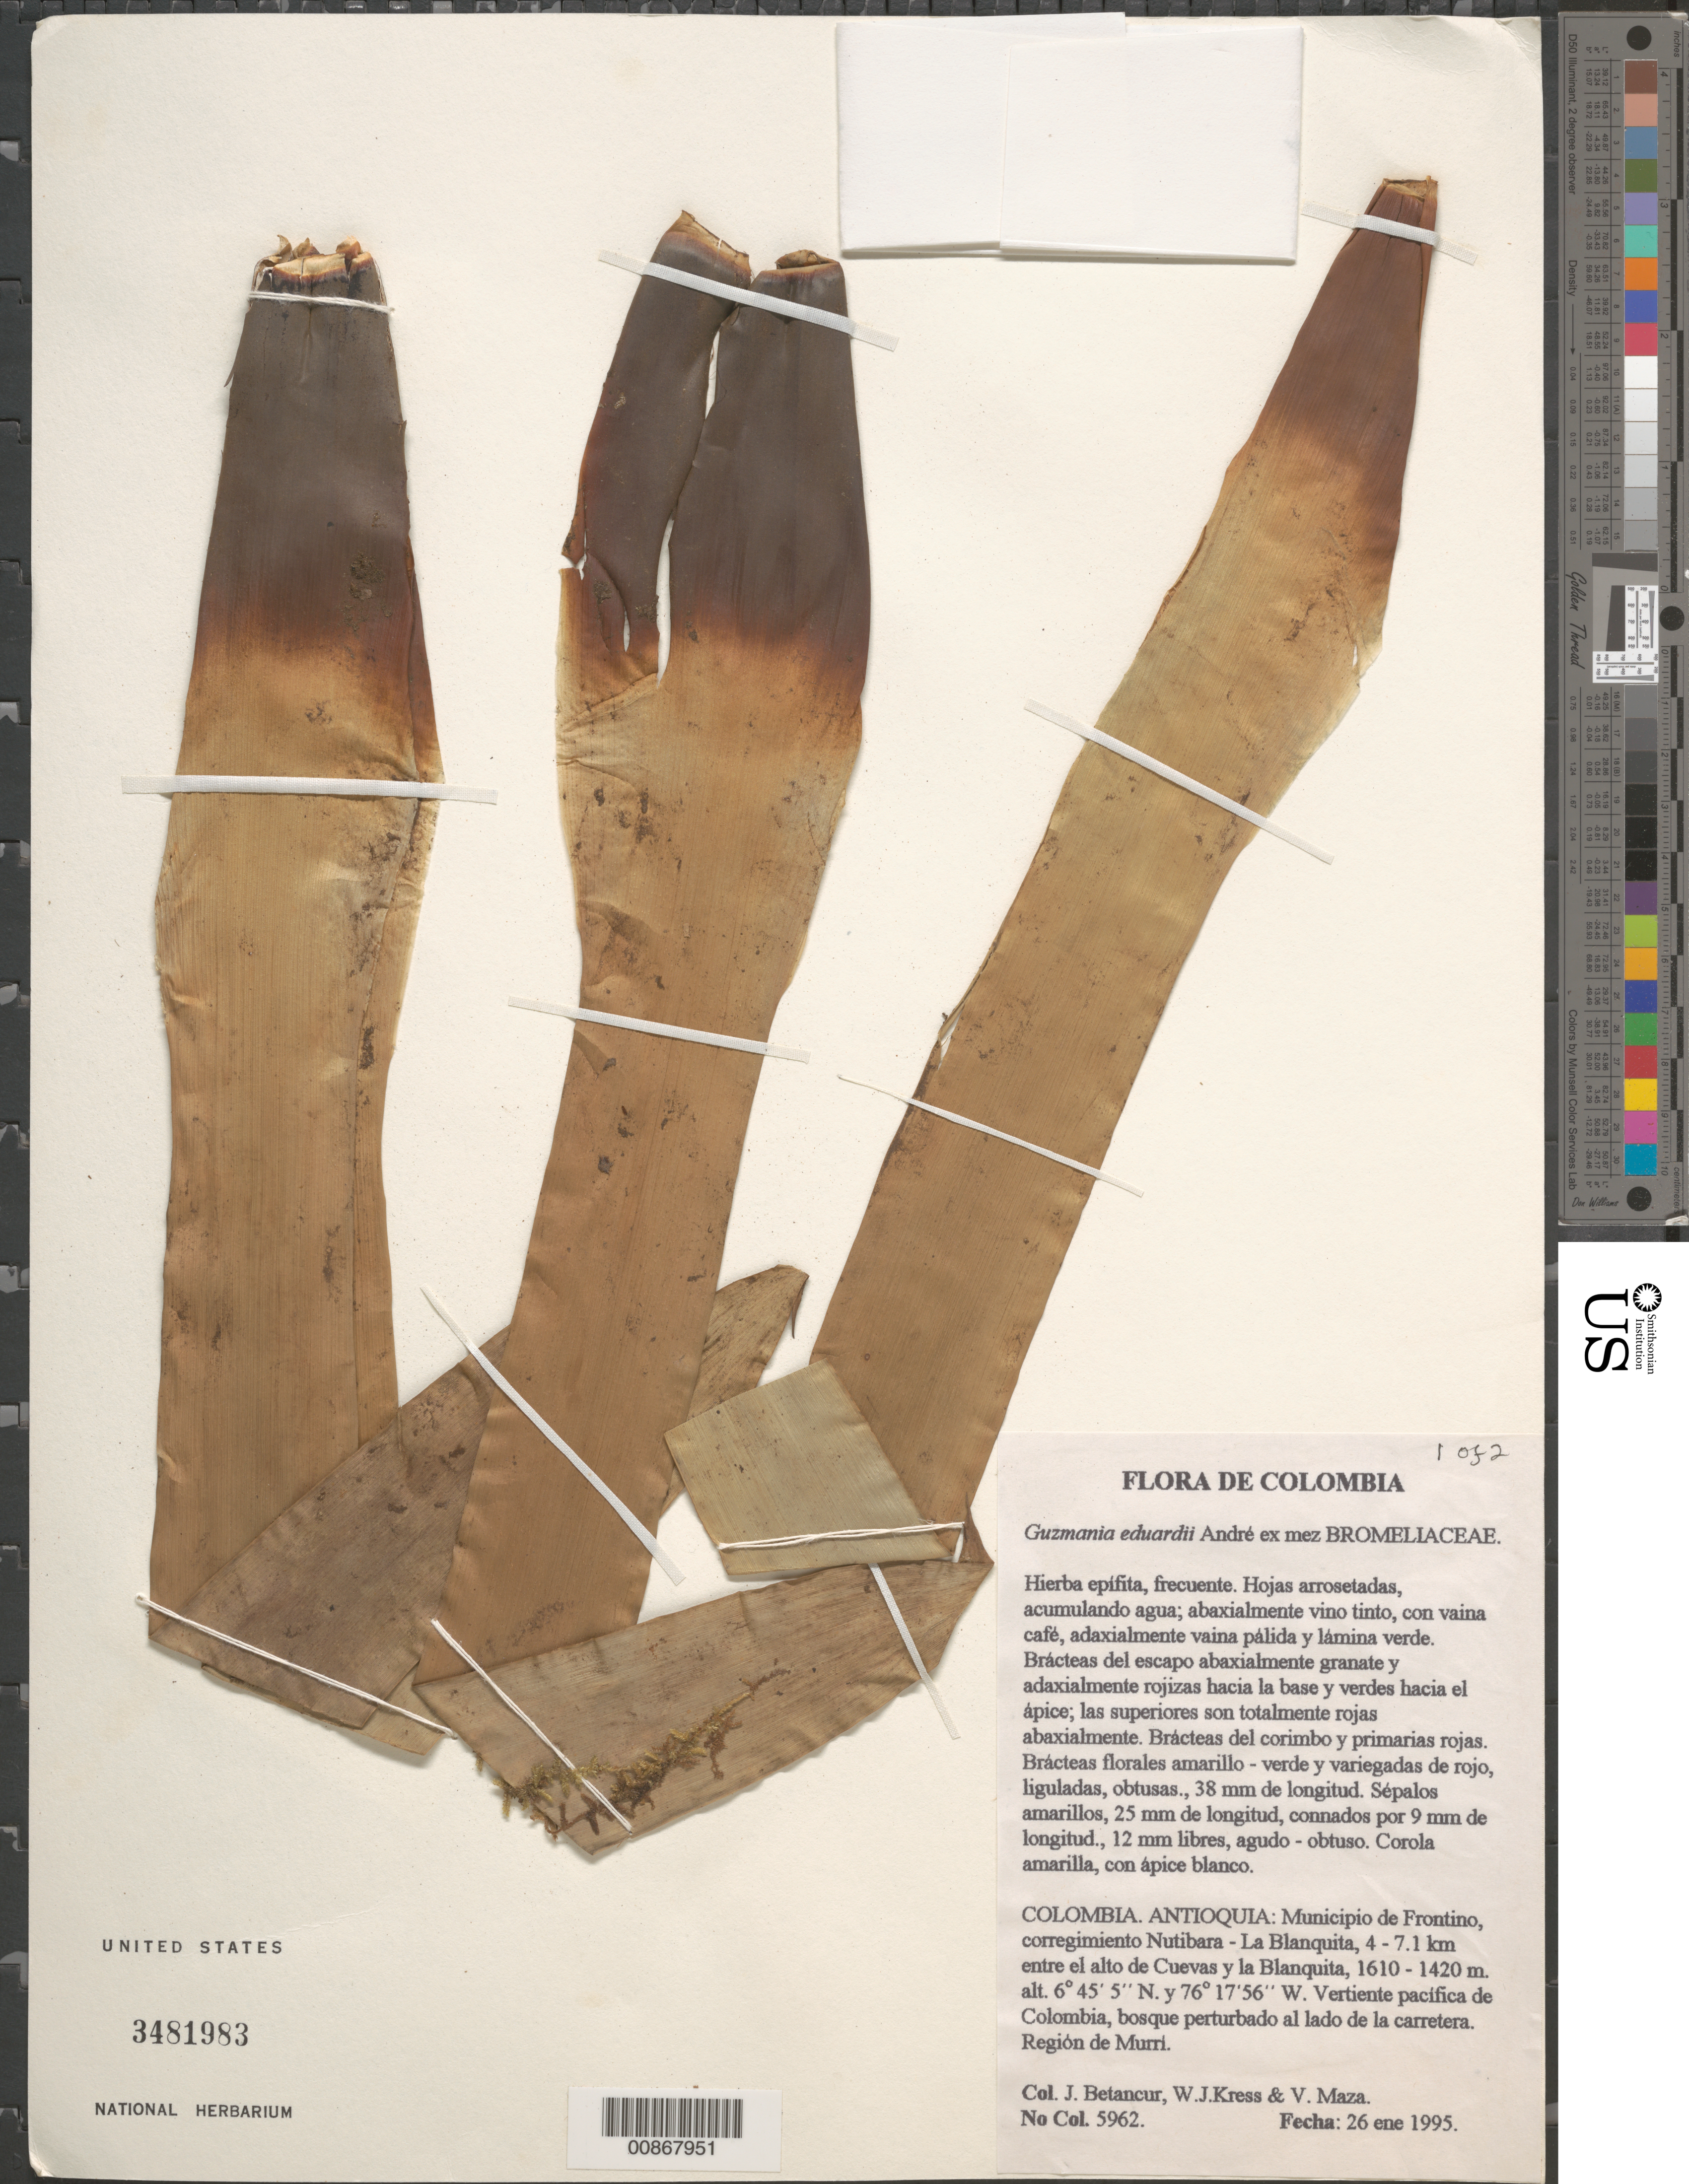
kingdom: Plantae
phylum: Tracheophyta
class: Liliopsida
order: Poales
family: Bromeliaceae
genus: Guzmania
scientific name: Guzmania eduardii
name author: André ex Mez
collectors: J. C. Betancur, W. J. Kress & V. Maza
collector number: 5962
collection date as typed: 26 Jan 1995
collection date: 1995-01-26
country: Colombia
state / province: Antioquia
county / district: Frontino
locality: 4 - 7.1 km entre el alto de Cuevas y la Blanquita.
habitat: Bosque perturbado al lado de la carretera.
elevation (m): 1420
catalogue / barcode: US 3481983